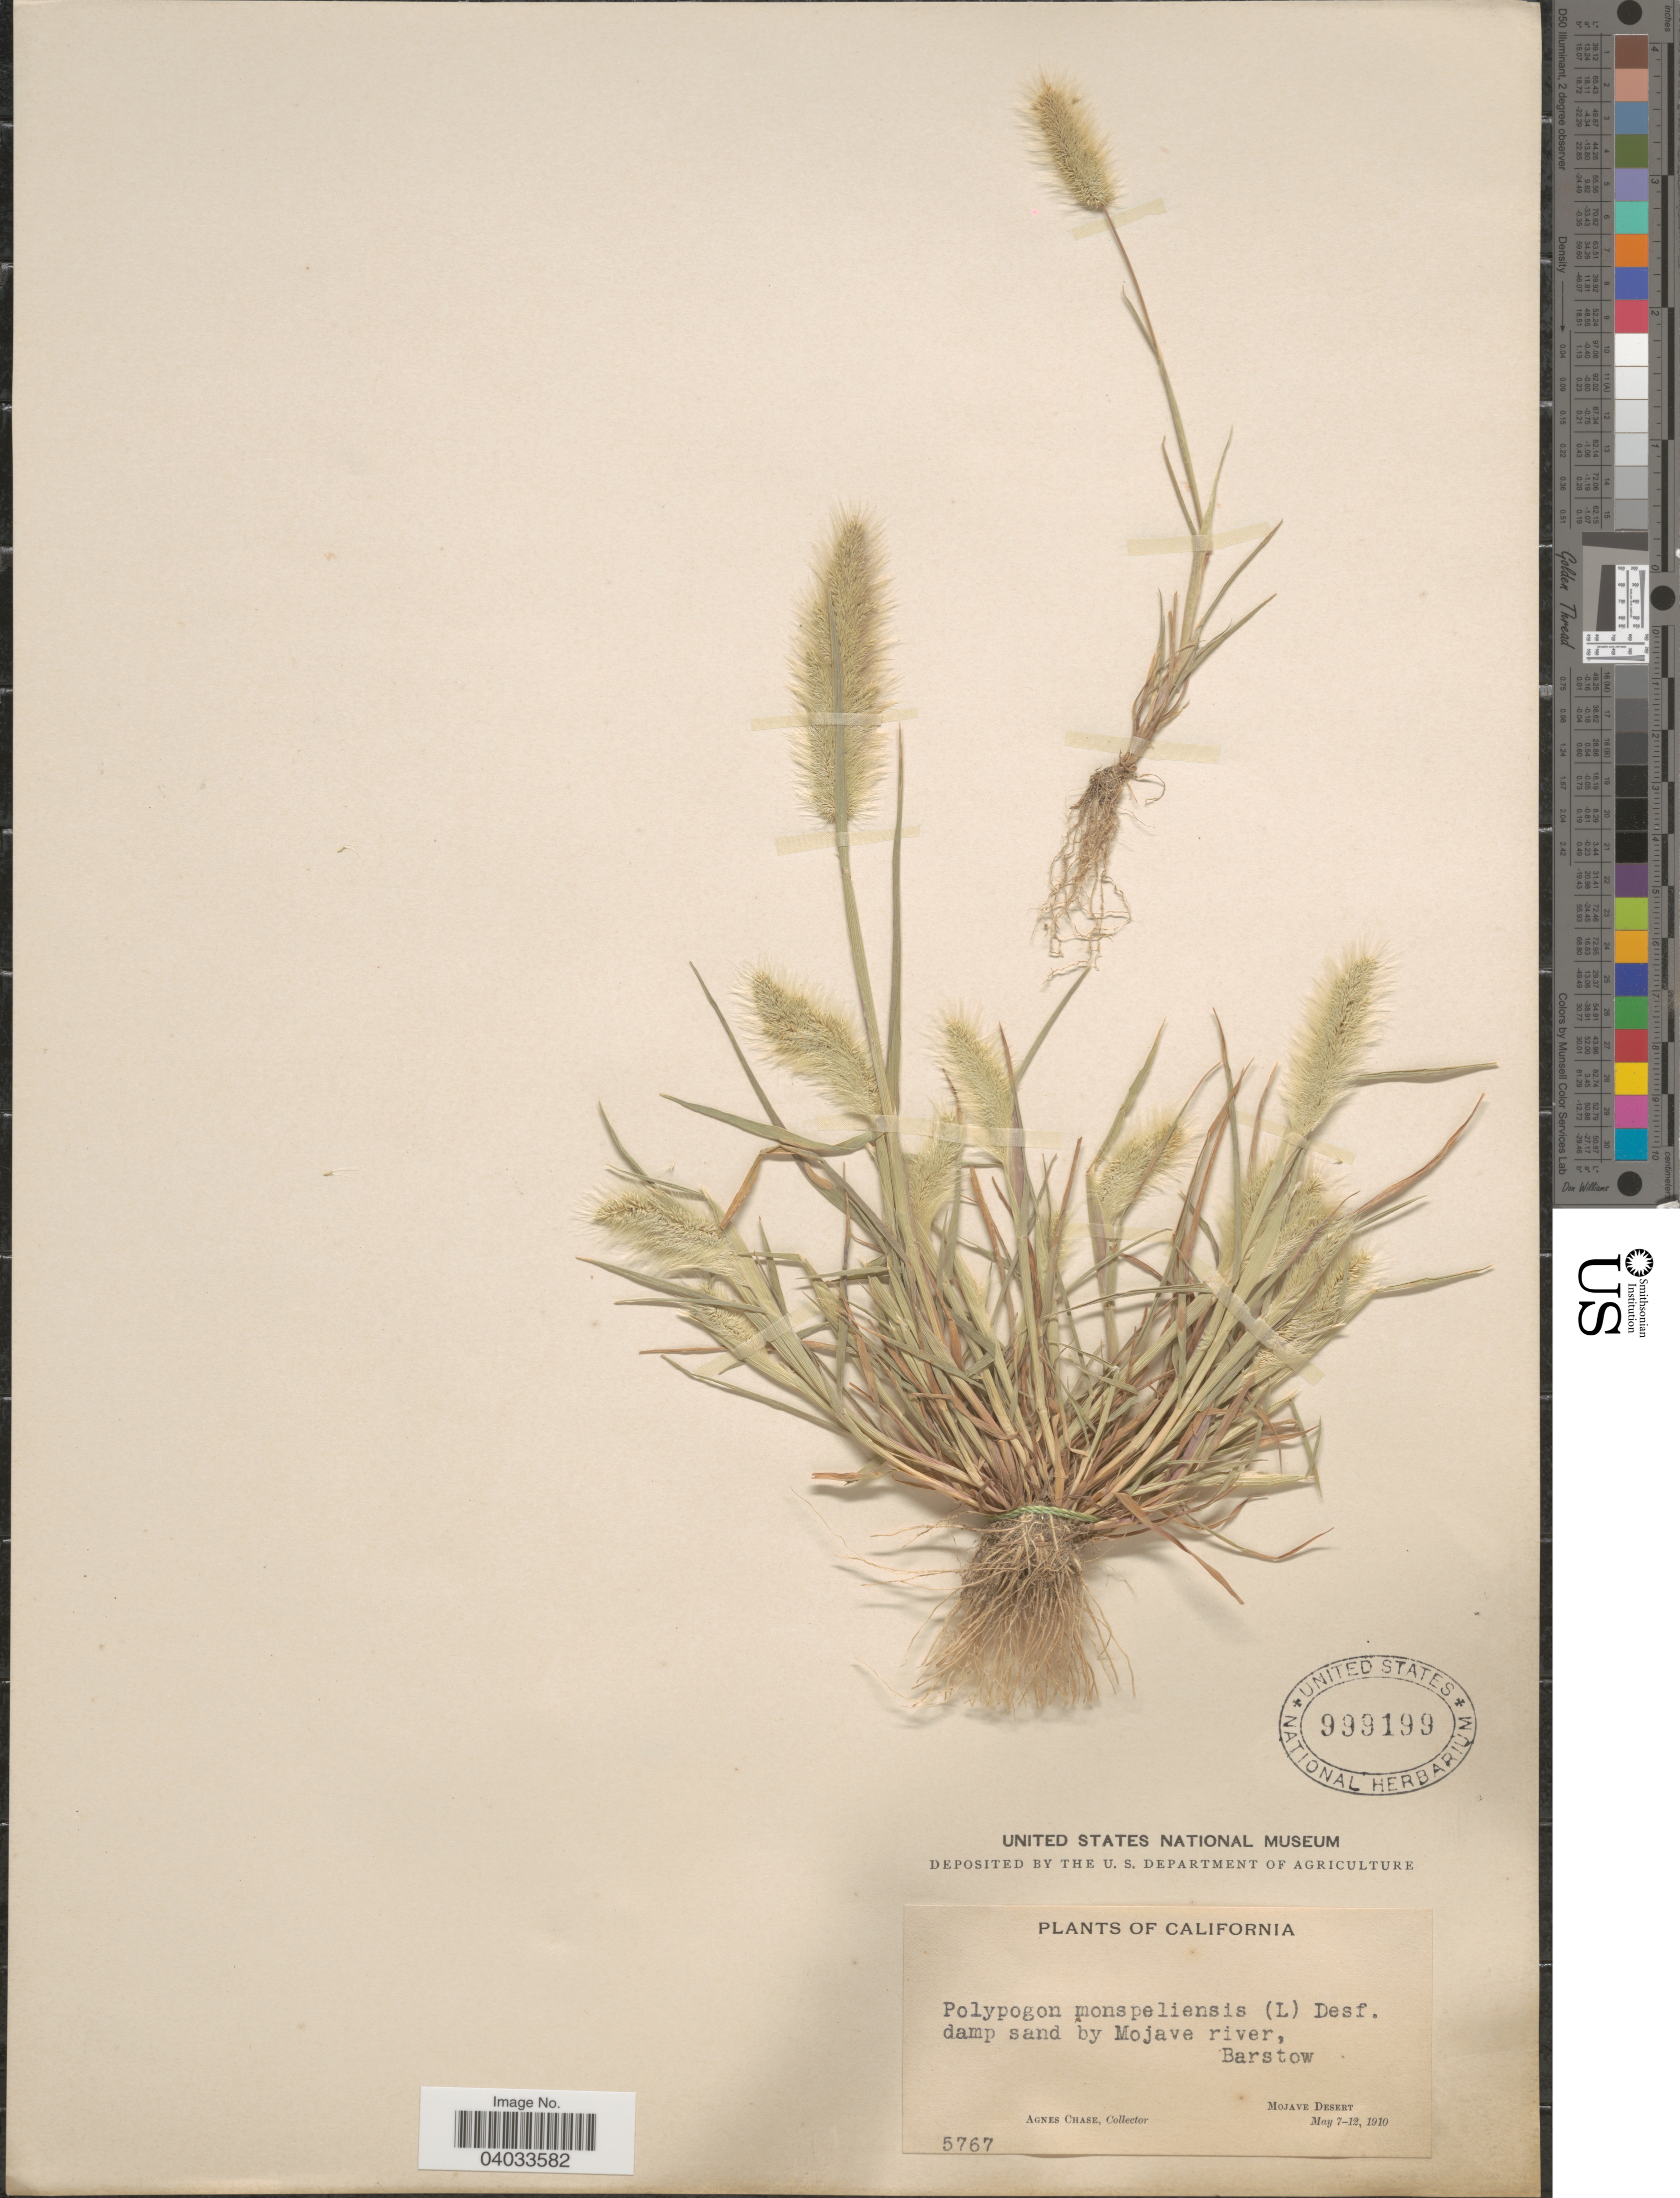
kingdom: Plantae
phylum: Tracheophyta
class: Liliopsida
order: Poales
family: Poaceae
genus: Polypogon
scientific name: Polypogon monspeliensis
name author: (L.) Desf.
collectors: A. Chase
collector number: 5767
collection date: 1910-05-07/1910-05-12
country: United States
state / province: California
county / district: San Bernardino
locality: Damp sand by Mojave river, Barstow. Mojave Desert.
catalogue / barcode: US 999199